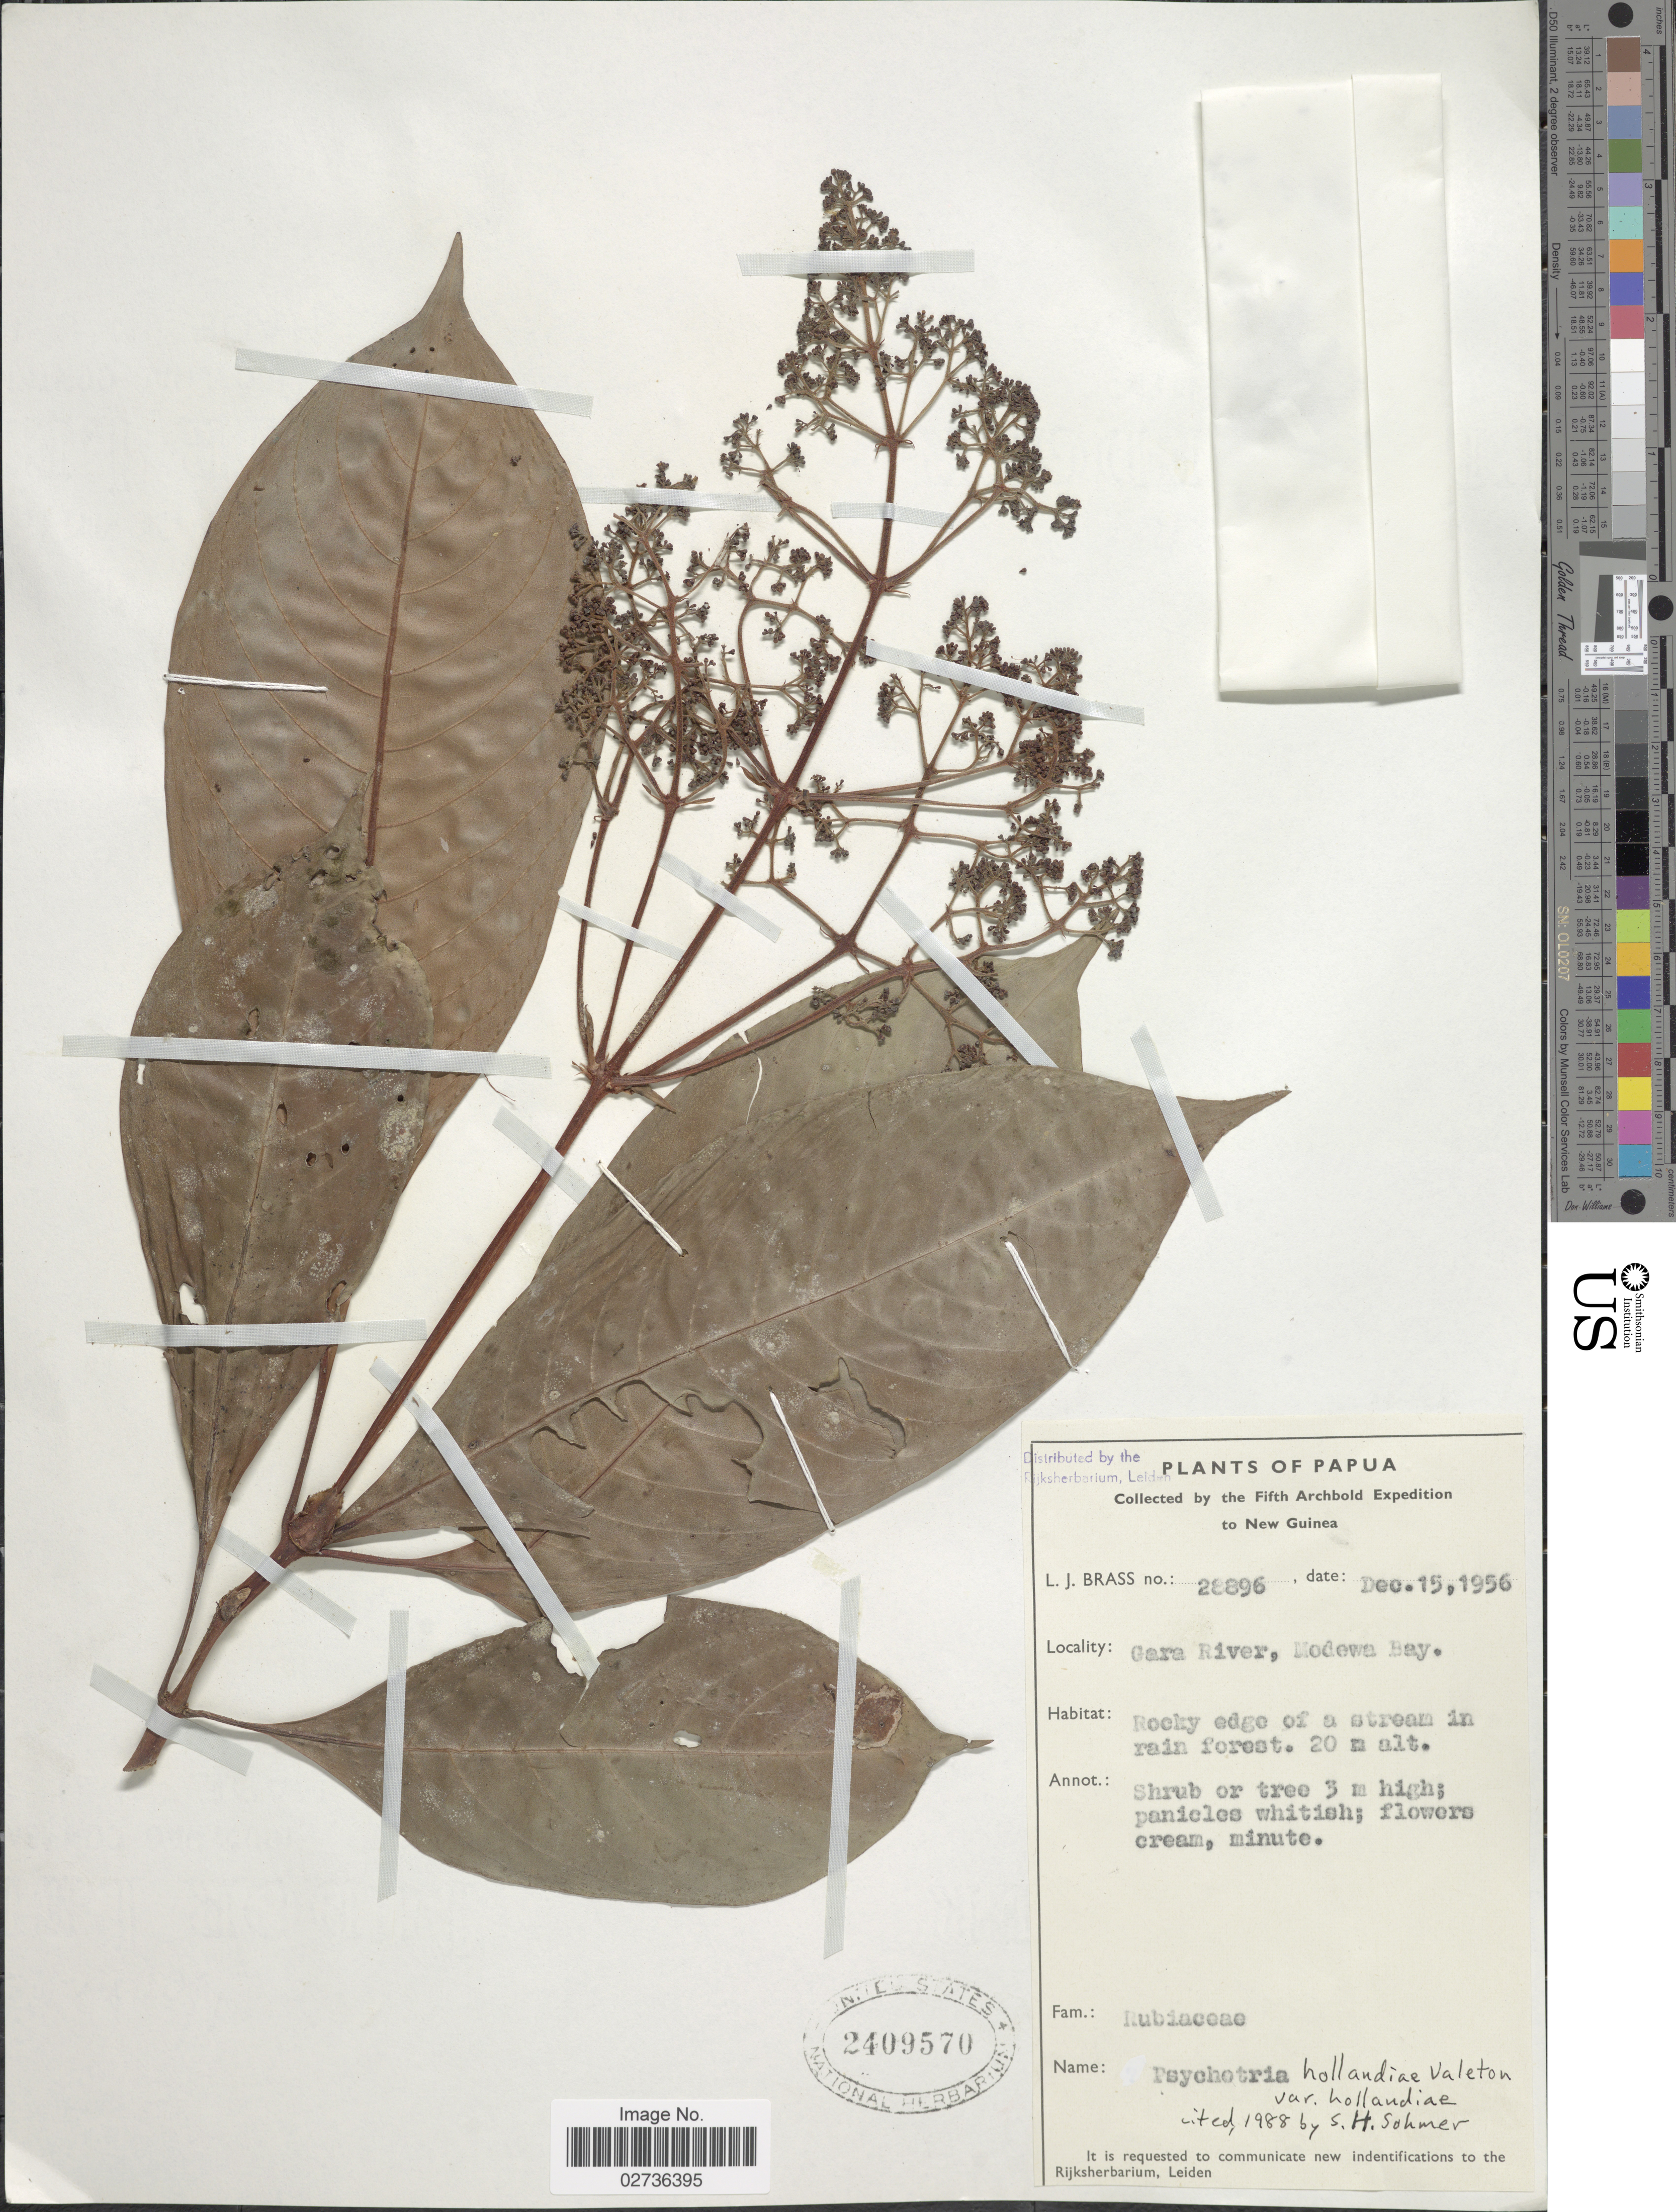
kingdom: Plantae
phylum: Tracheophyta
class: Magnoliopsida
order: Gentianales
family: Rubiaceae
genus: Psychotria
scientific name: Psychotria hollandiae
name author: Valeton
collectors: L. J. Brass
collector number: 28896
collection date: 1956-12-15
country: Papua New Guinea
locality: Papua, New Guinea, Gara River, Modewa Bay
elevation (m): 20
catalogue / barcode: US 2409570